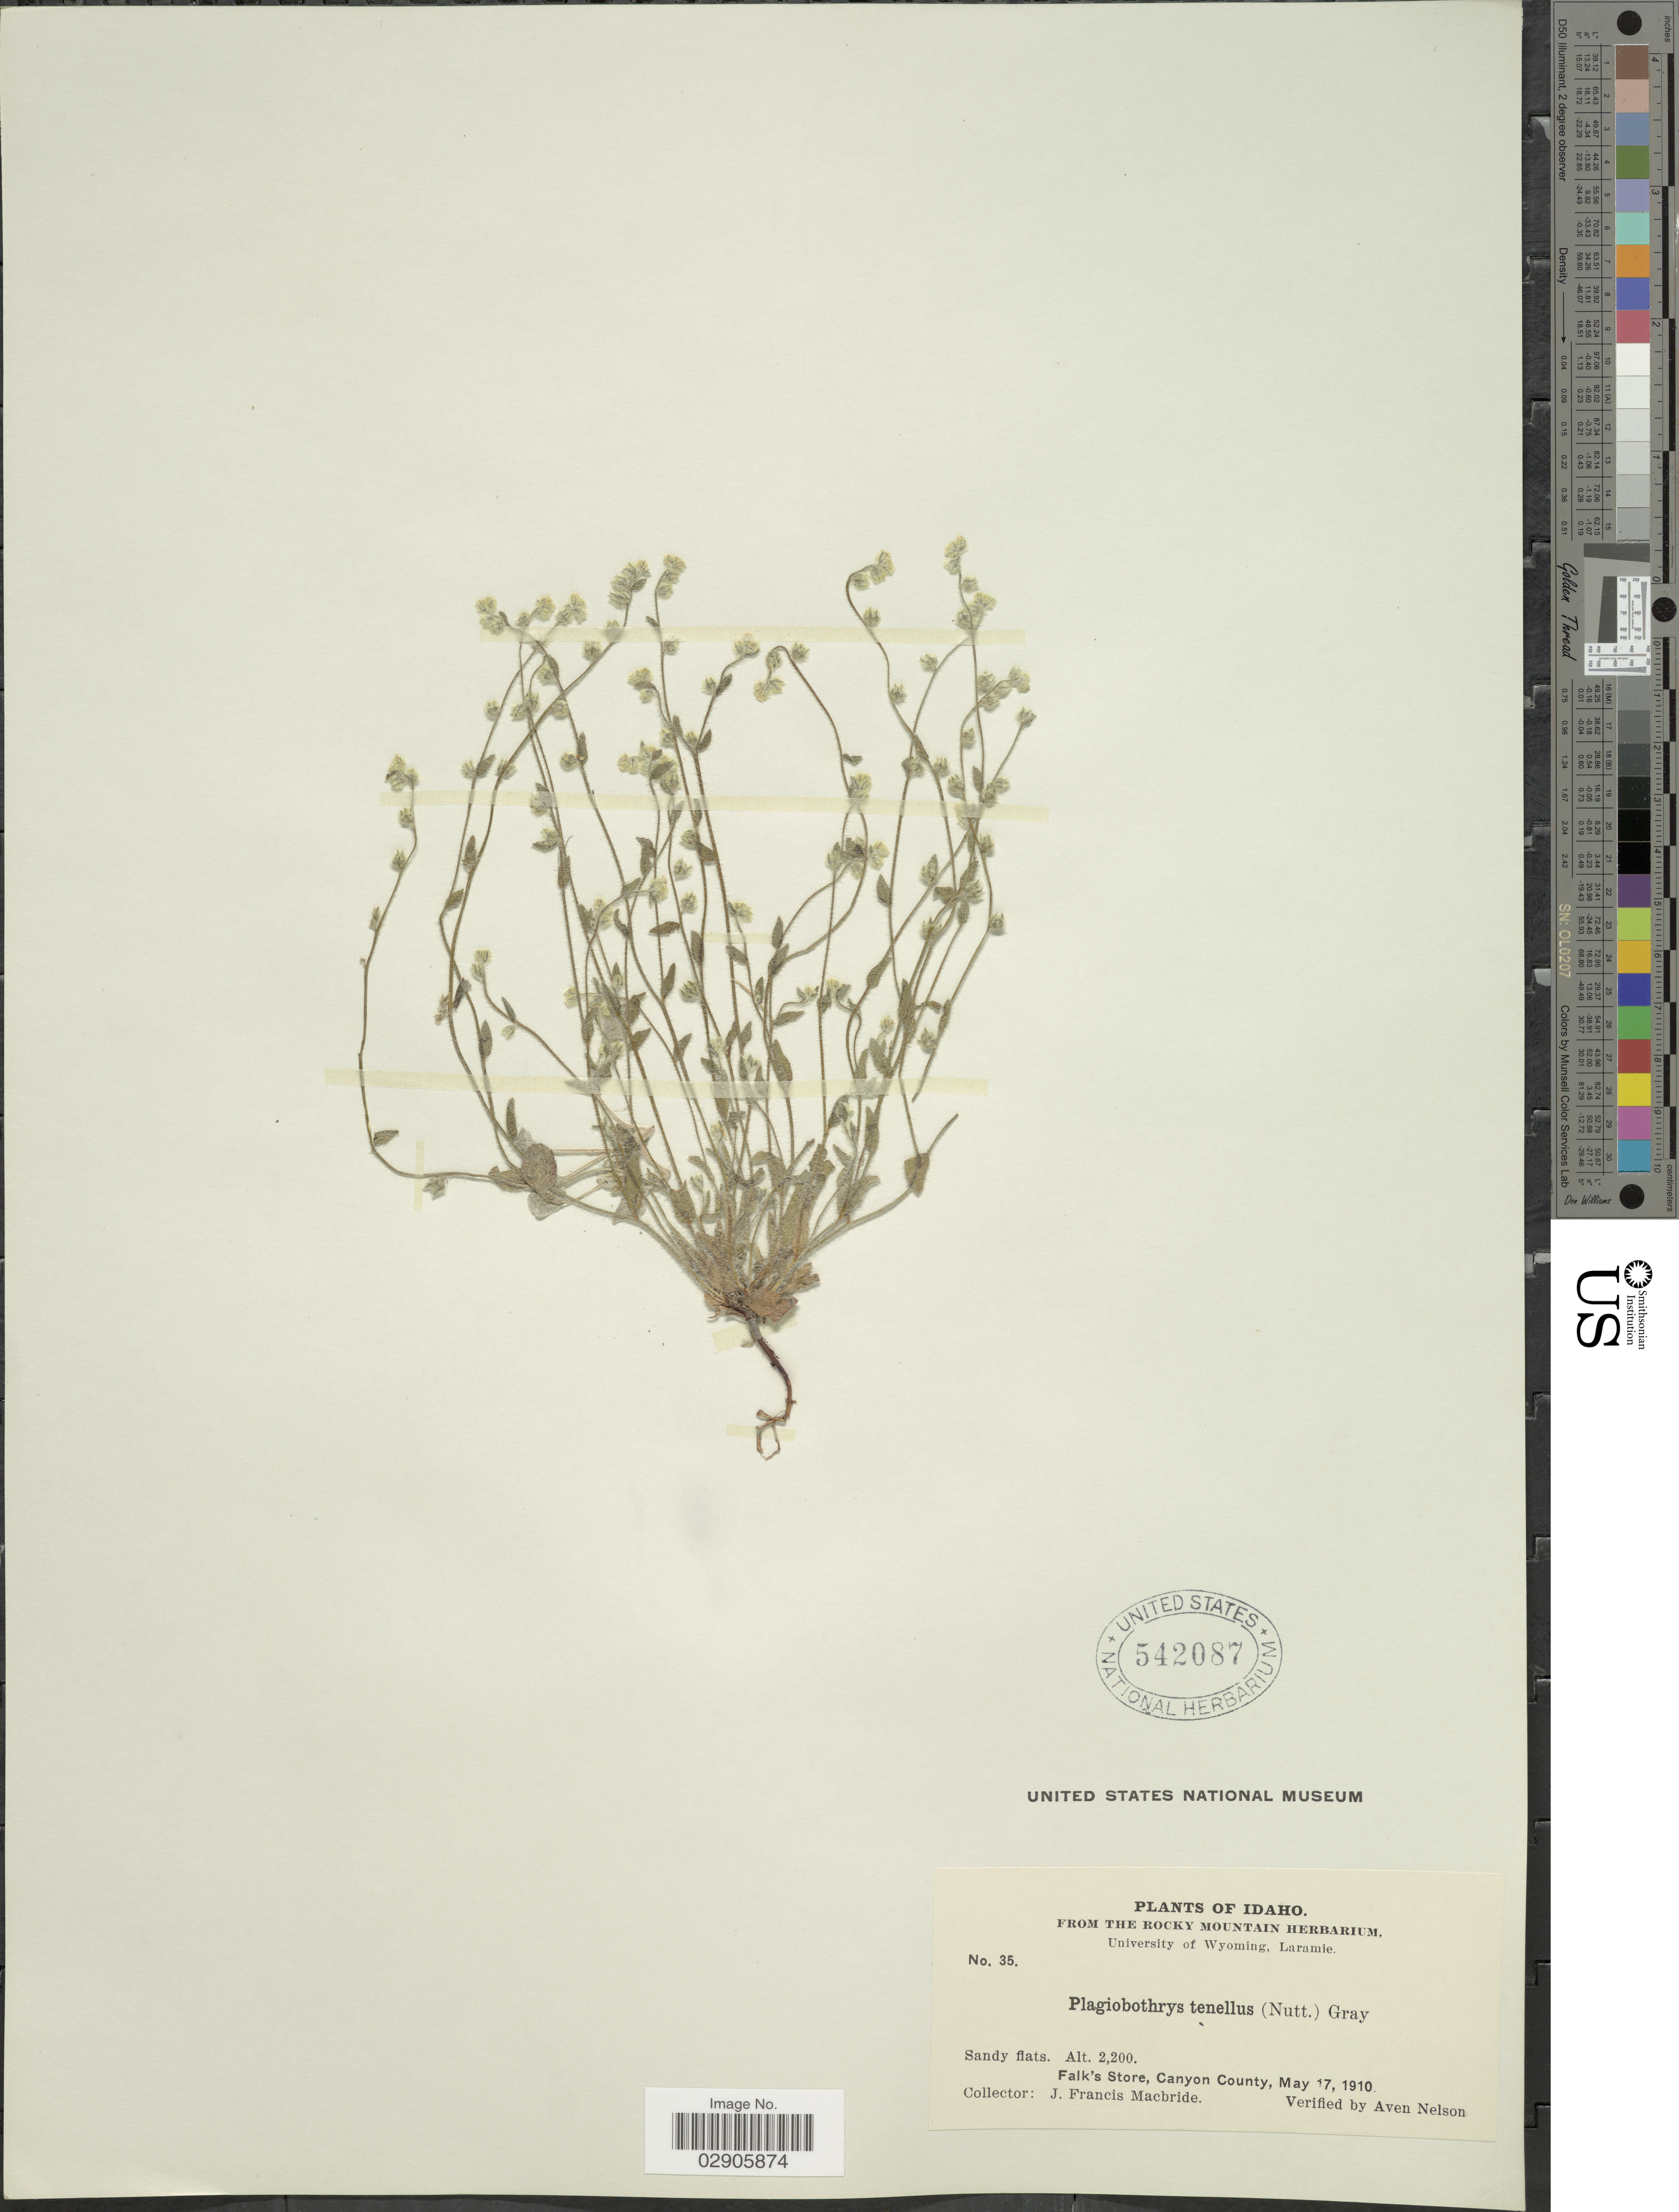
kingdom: Plantae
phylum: Tracheophyta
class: Magnoliopsida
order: Boraginales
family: Boraginaceae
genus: Plagiobothrys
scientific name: Plagiobothrys tenellus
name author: (Nutt.) A. Gray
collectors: J. F. Macbride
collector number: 35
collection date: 1910-05-17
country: United States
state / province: Idaho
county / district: Canyon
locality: Falk's Store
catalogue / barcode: US 542087